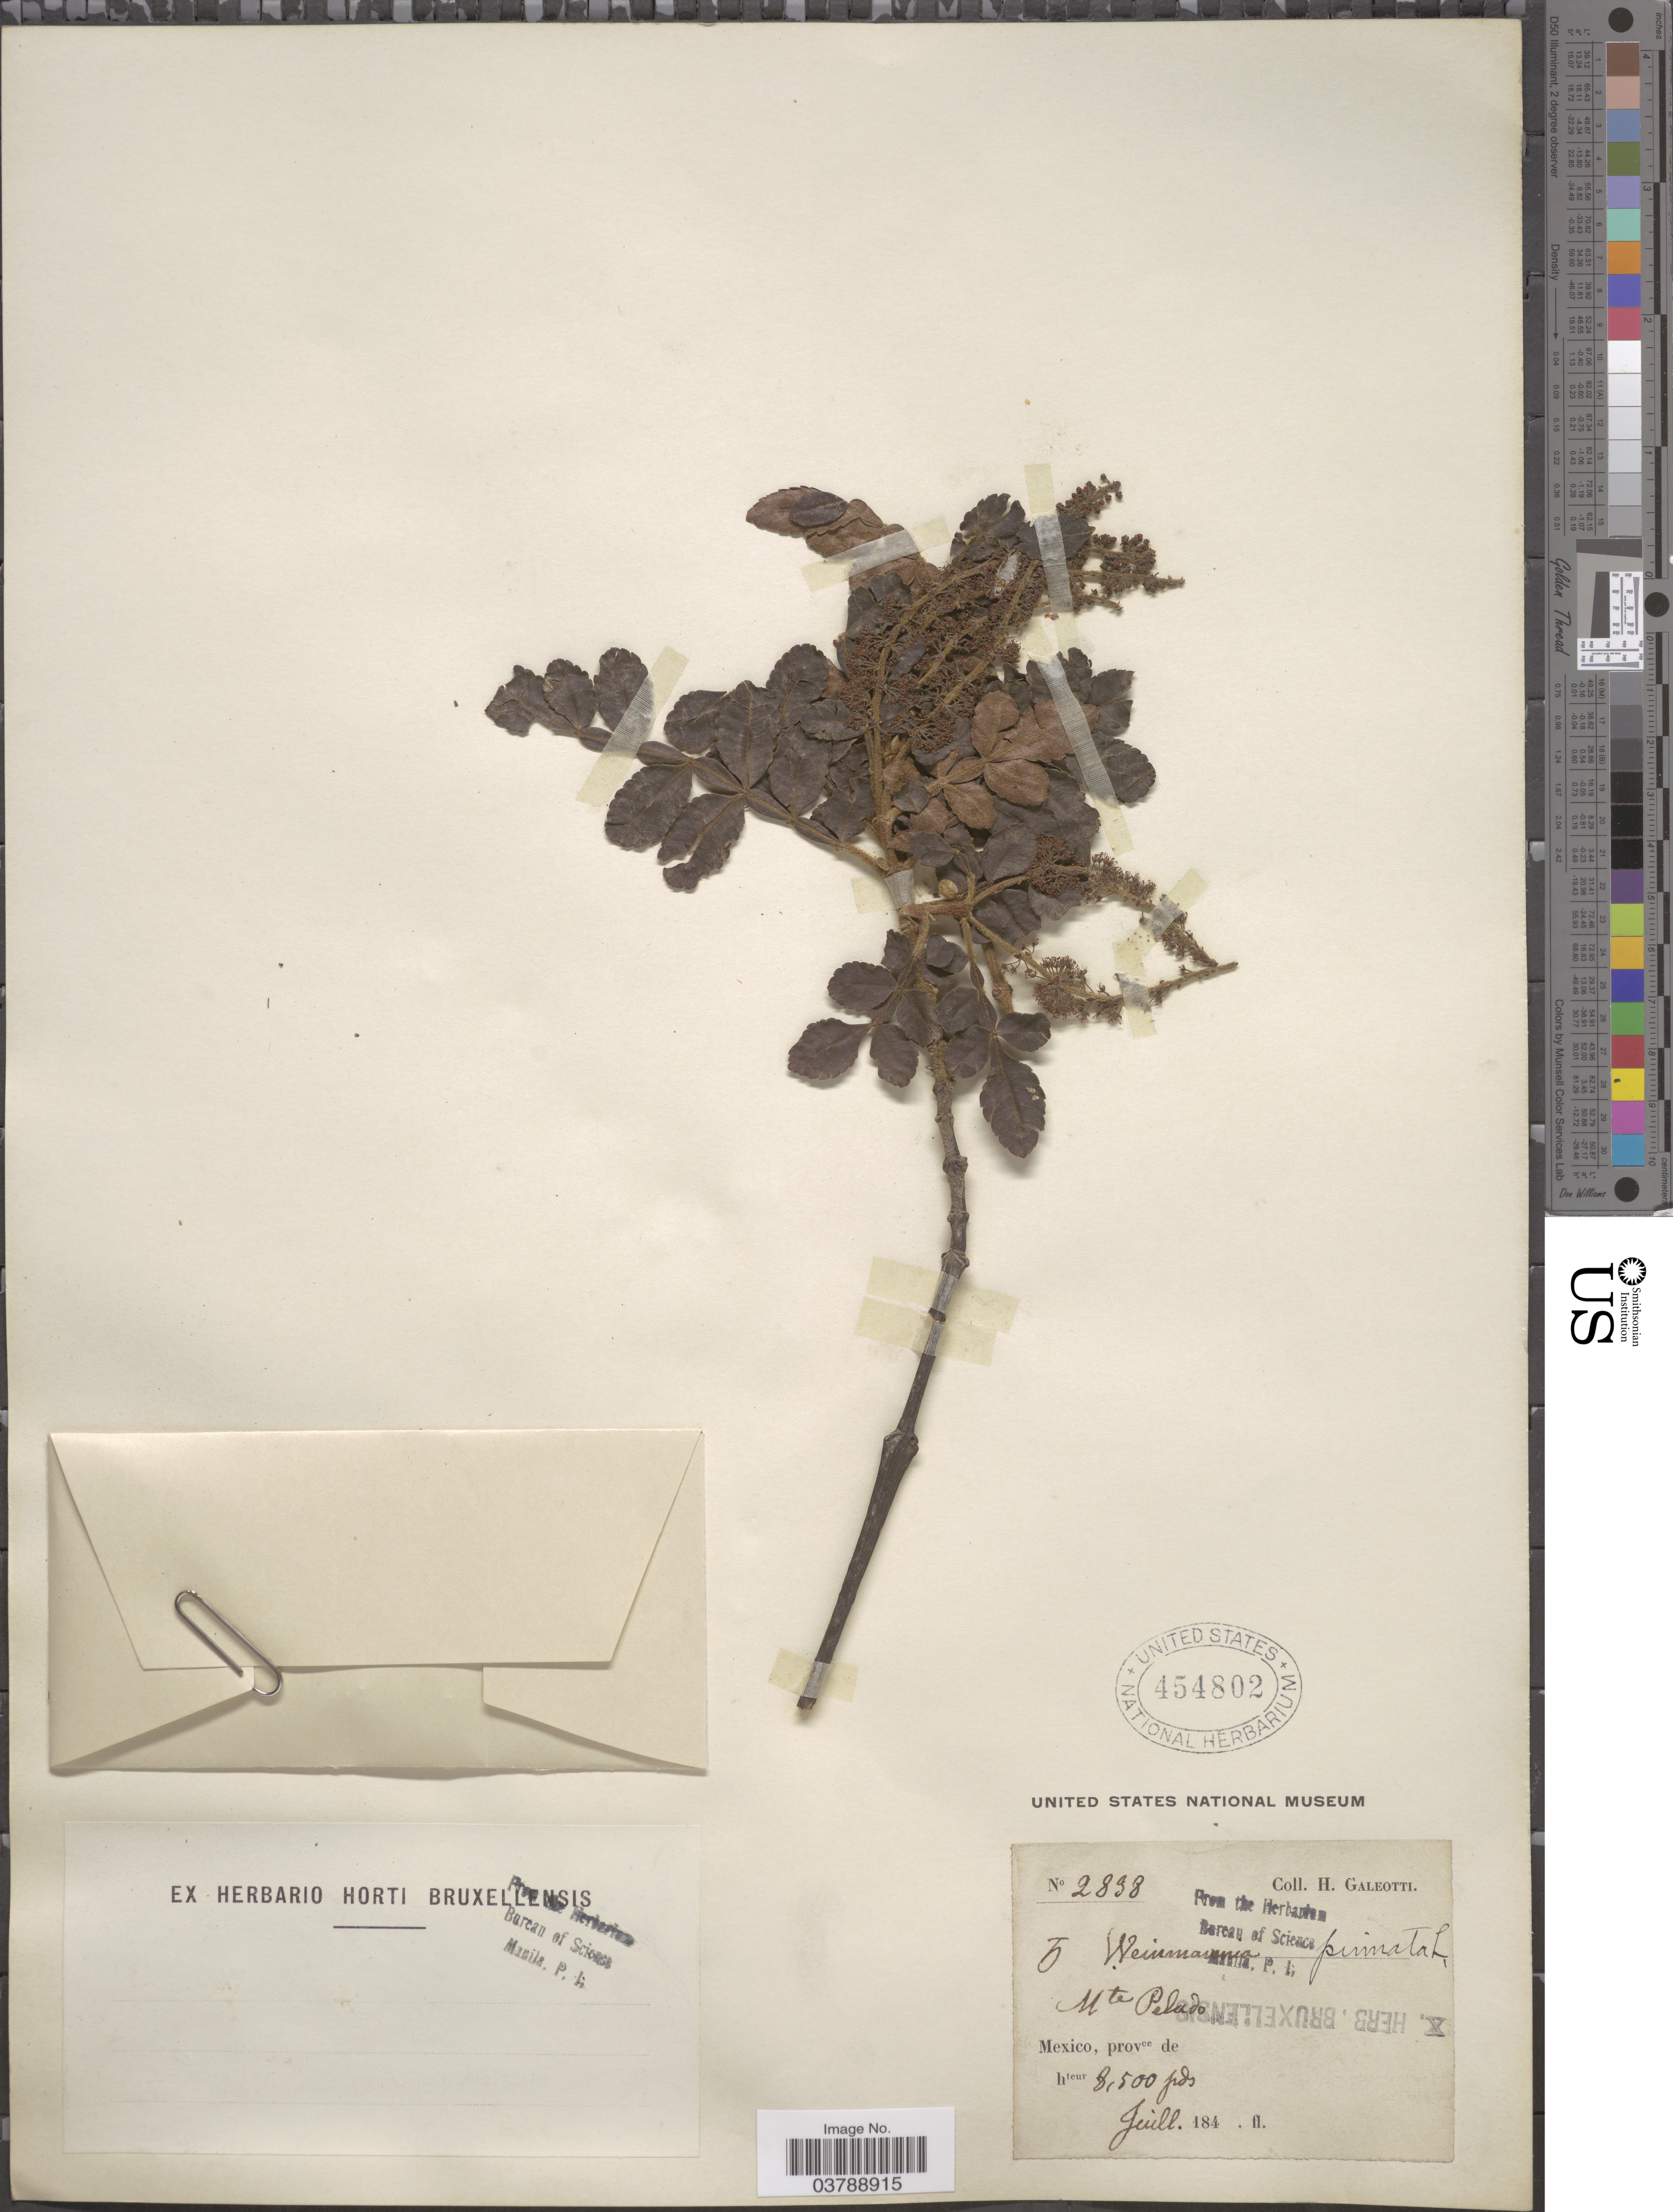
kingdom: Plantae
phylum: Tracheophyta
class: Magnoliopsida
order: Oxalidales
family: Cunoniaceae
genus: Weinmannia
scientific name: Weinmannia pinnata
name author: L.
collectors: H. G. Galeotti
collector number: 2838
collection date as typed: Juill. 184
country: Mexico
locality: Mte Pelado.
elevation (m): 2591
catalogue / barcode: US 454802